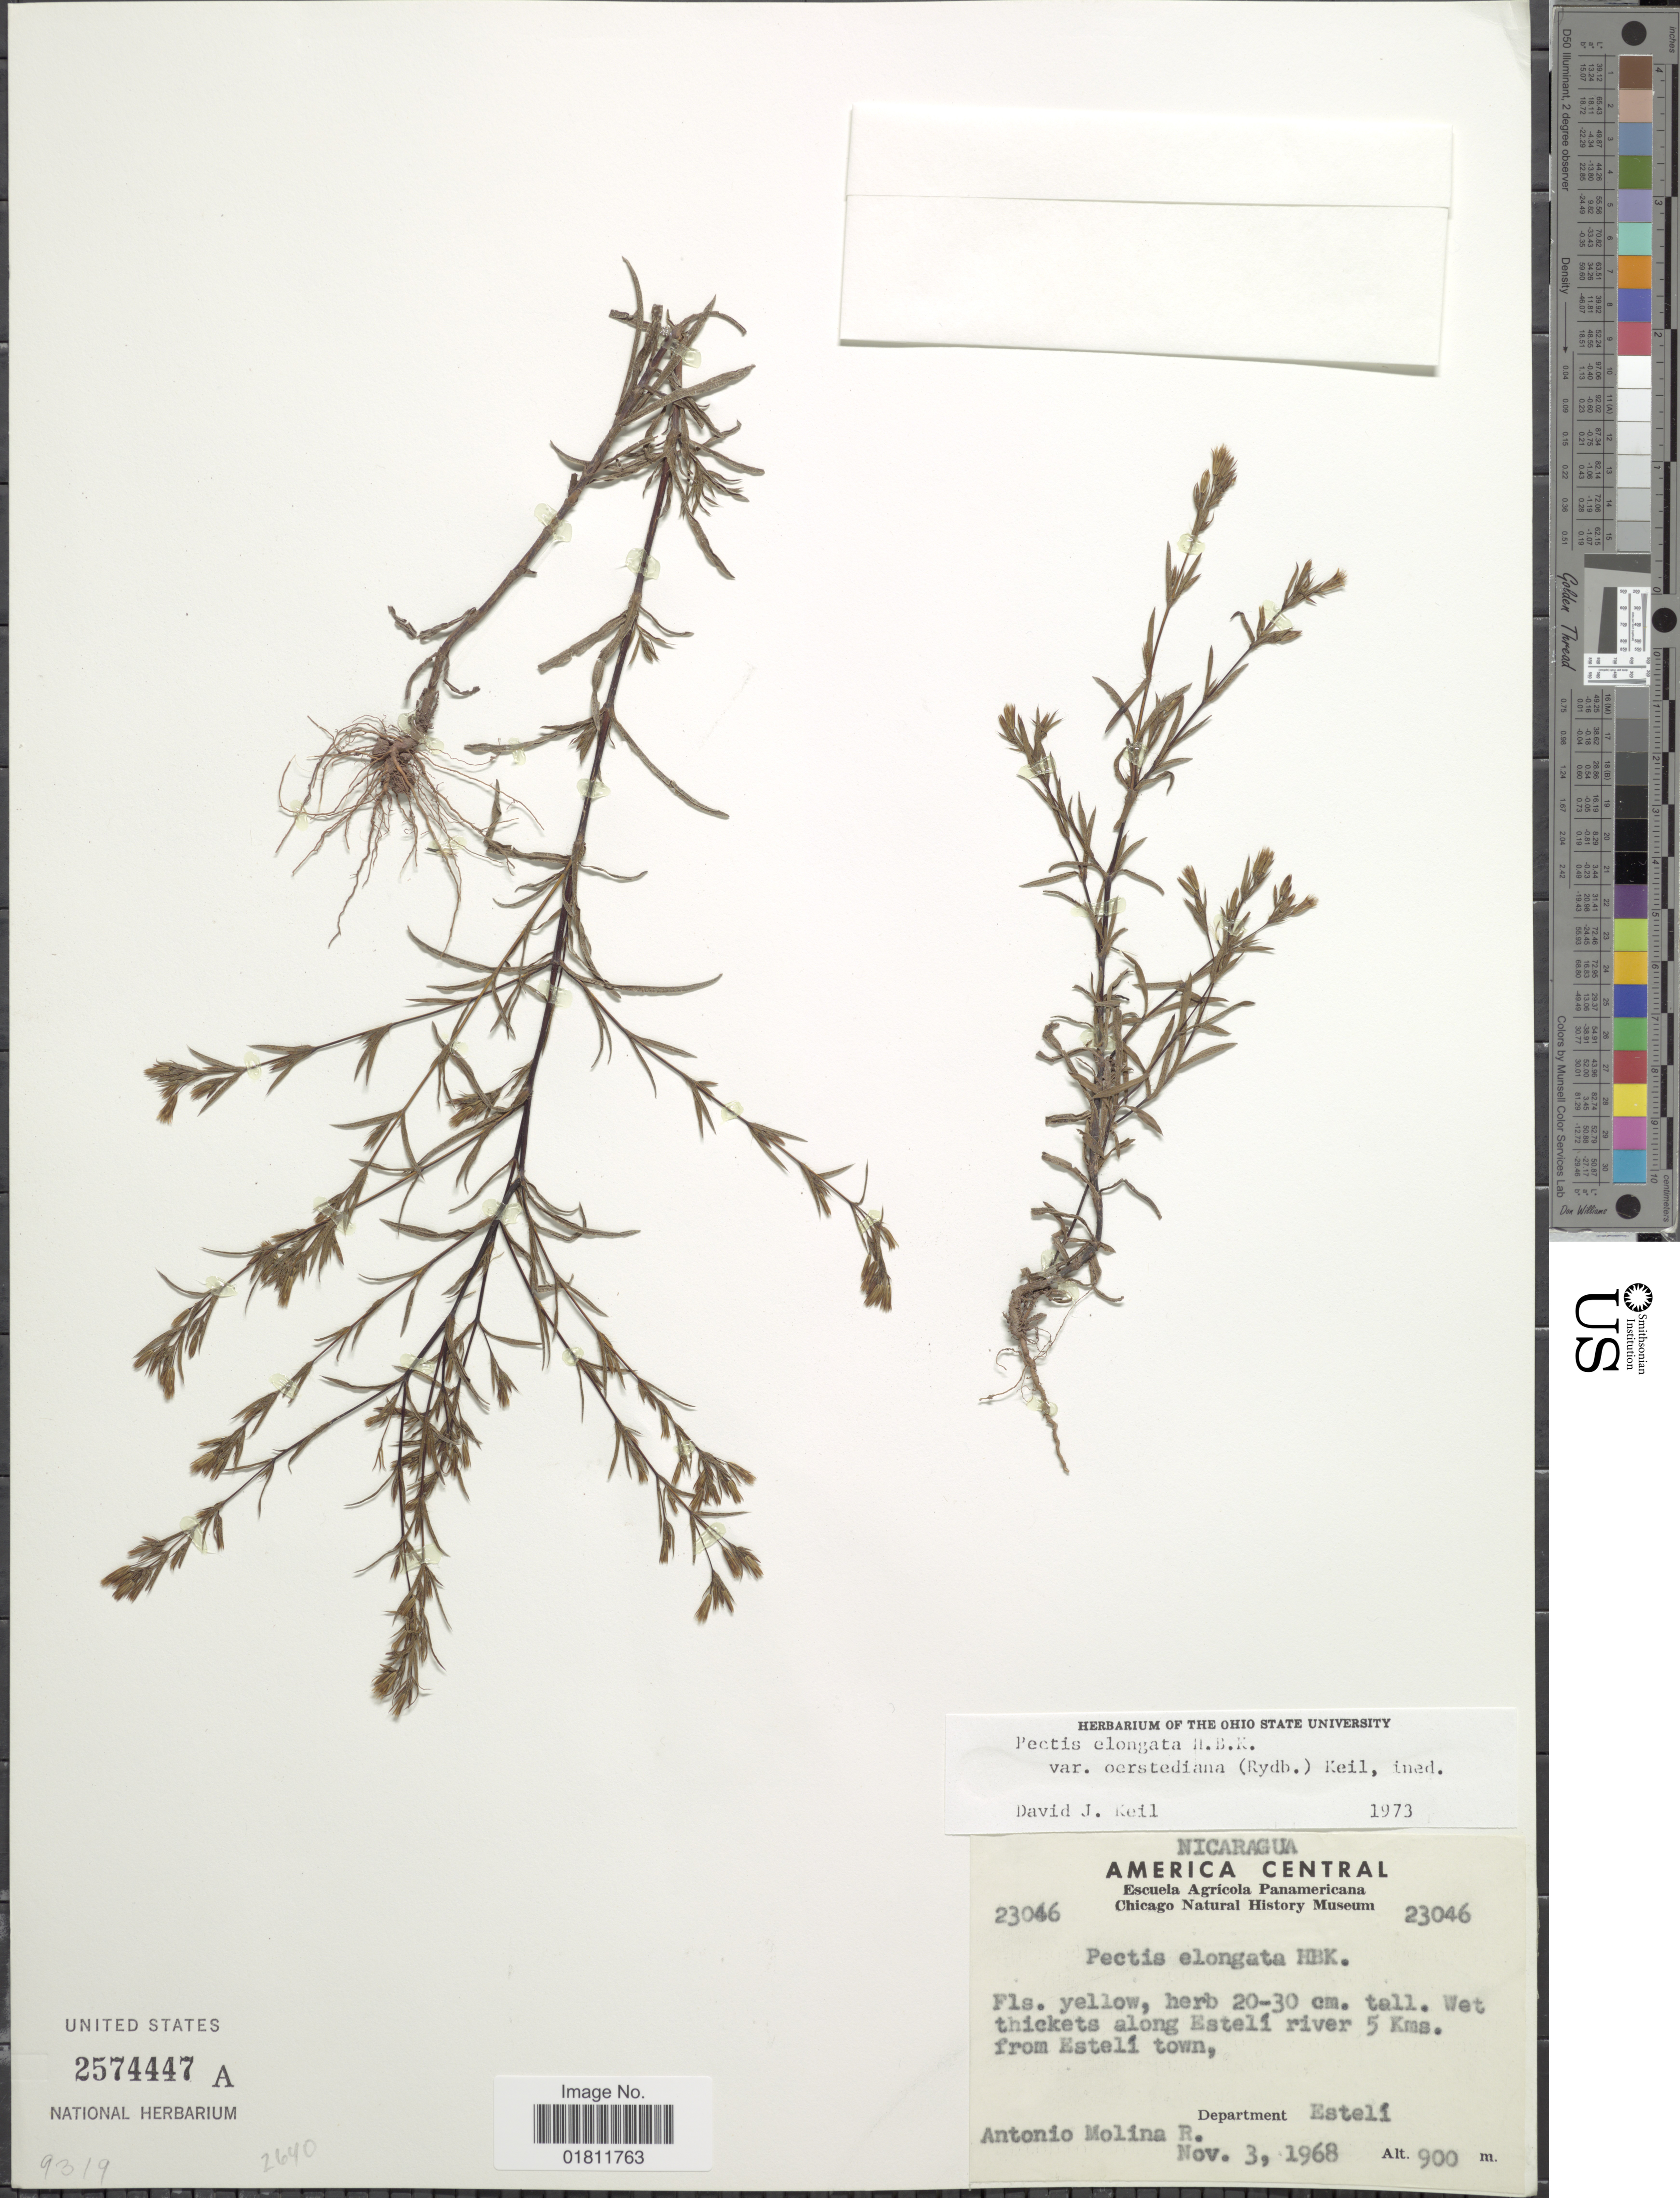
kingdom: Plantae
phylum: Tracheophyta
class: Magnoliopsida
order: Asterales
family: Asteraceae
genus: Pectis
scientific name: Pectis elongata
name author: Kunth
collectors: A. Molina R.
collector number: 23046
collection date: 1968-11-03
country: Nicaragua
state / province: Esteli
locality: Wet tickets along Esteli river 5 kms. from Esteli town. Department Esteli.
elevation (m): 900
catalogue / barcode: US 2574447A